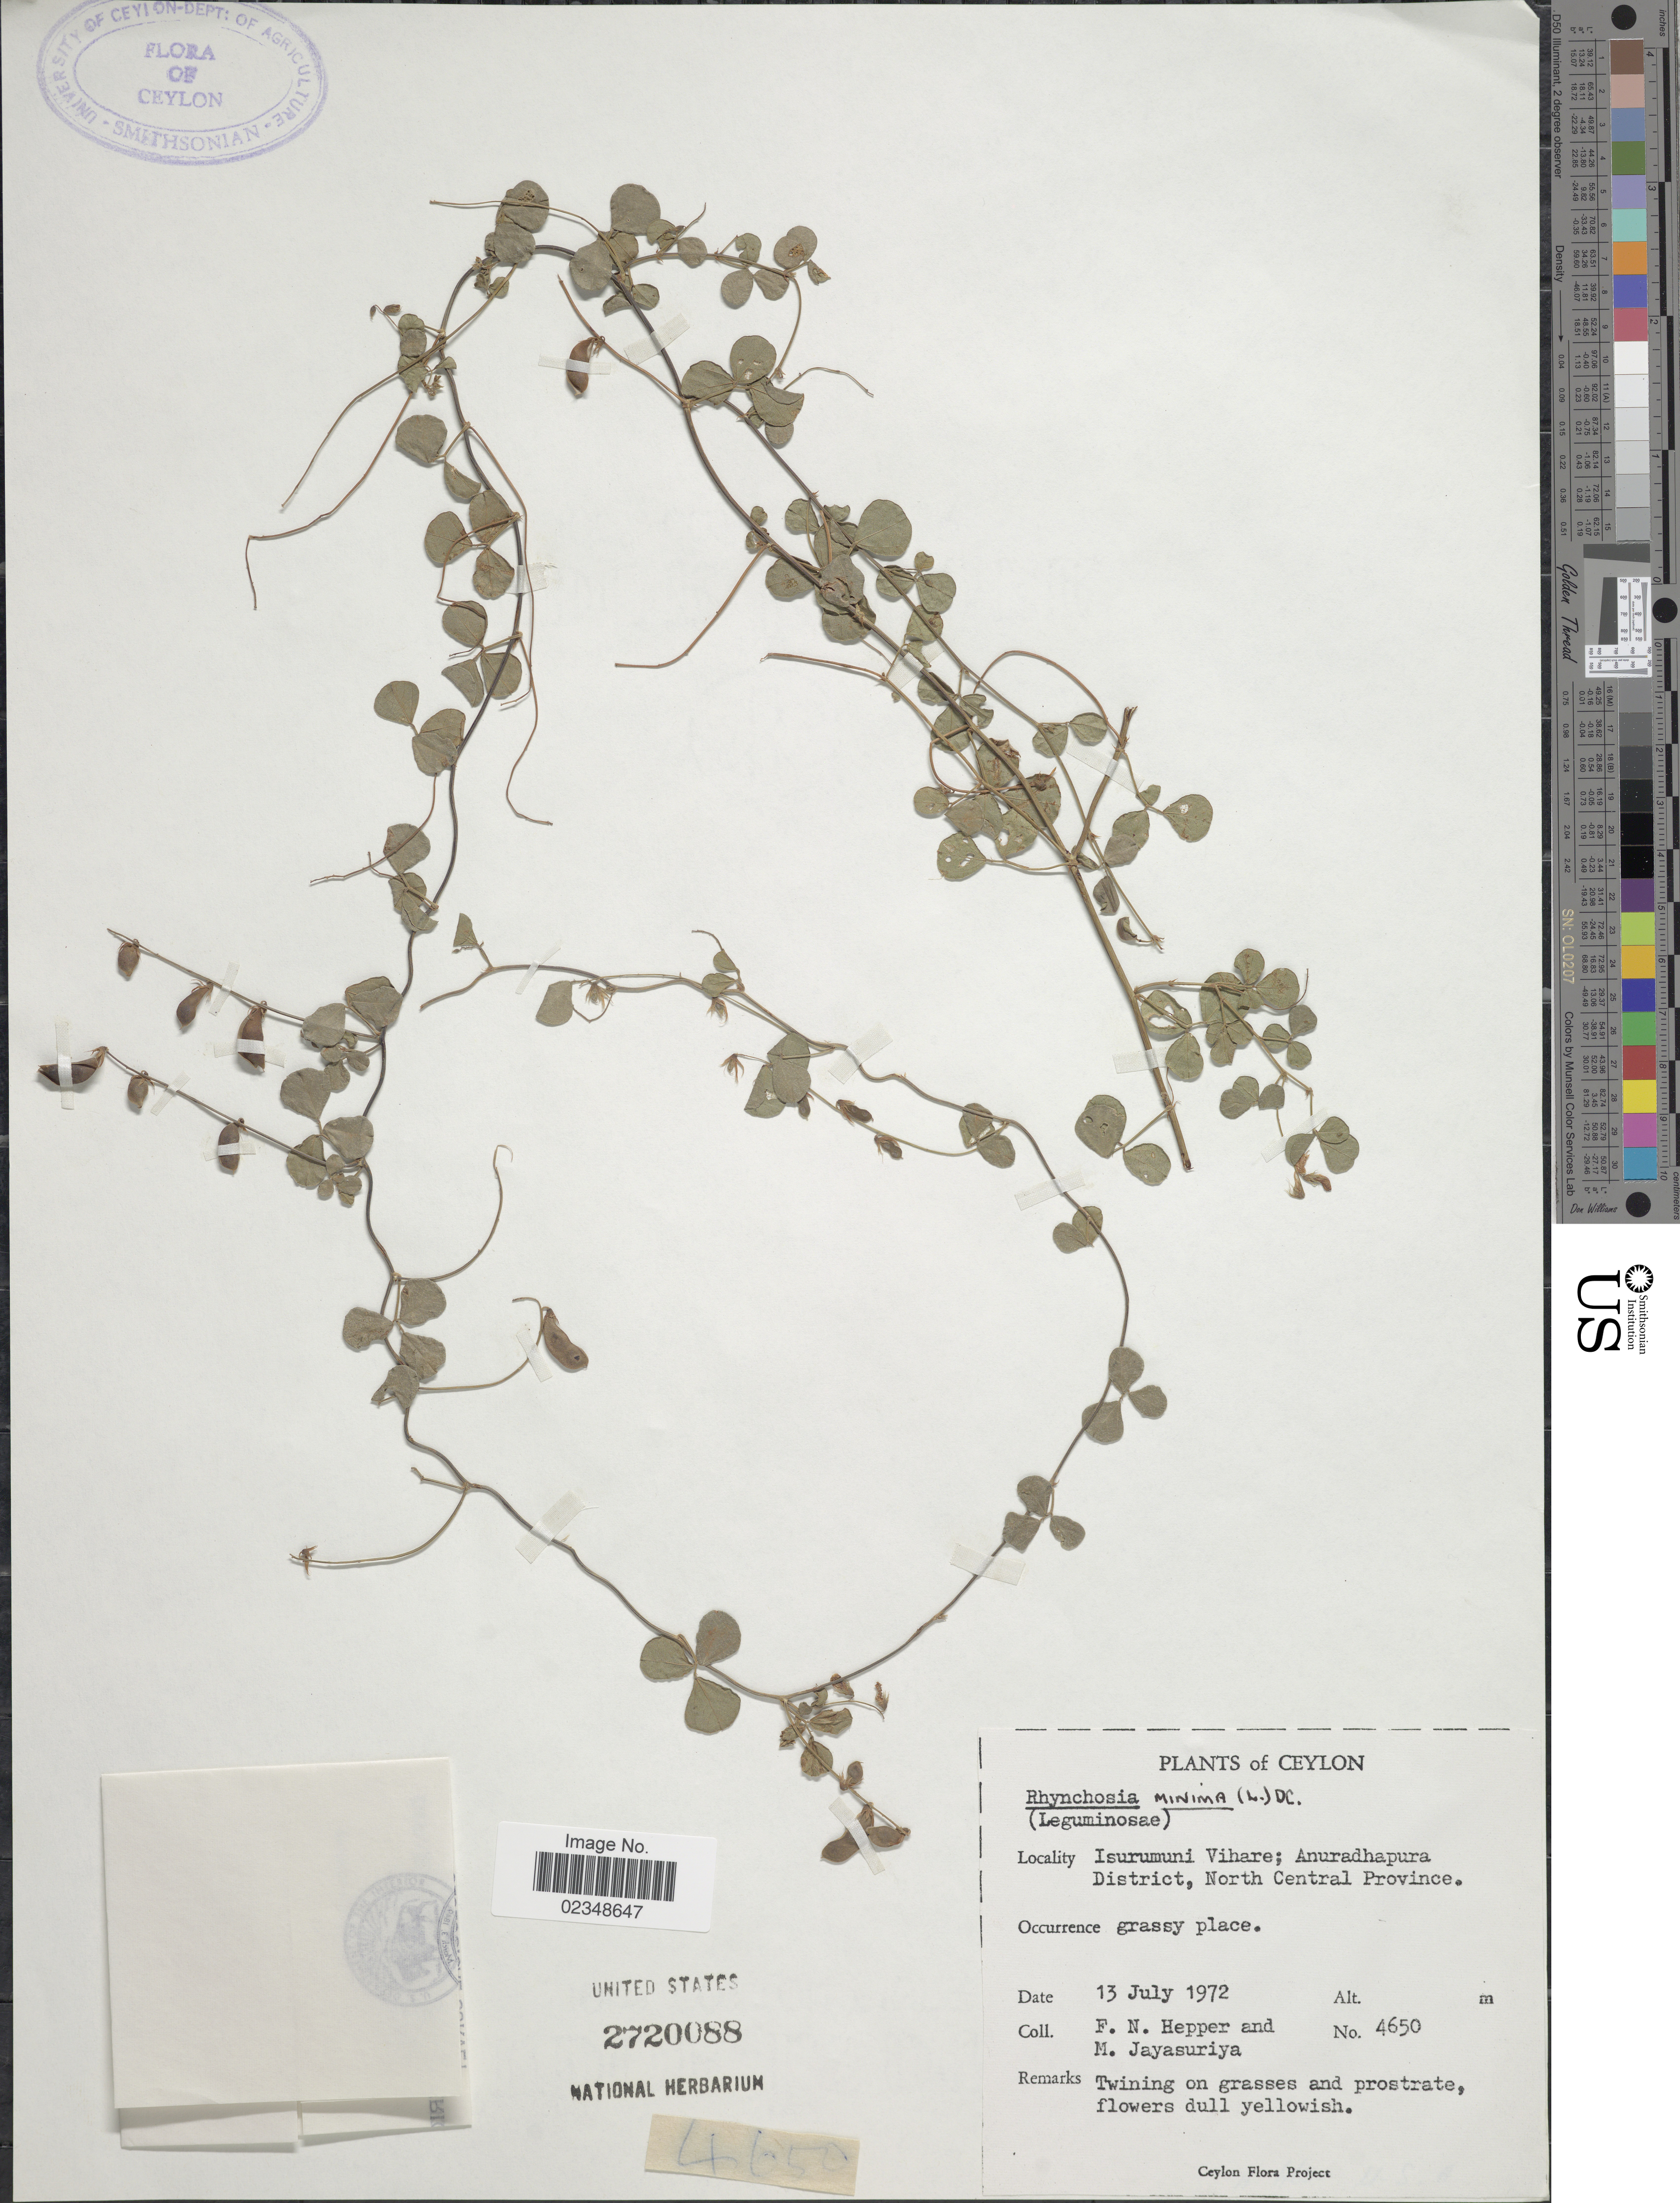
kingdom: Plantae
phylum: Tracheophyta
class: Magnoliopsida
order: Fabales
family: Fabaceae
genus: Rhynchosia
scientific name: Rhynchosia minima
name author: (L.) DC.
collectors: F. Hepper & M. Jayasuriya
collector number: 4650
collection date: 1972-07-13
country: Sri Lanka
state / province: North Central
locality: Ceylon, Isurumuni Vihare: Anuradhapura District, North Central Province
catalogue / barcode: US 2720088